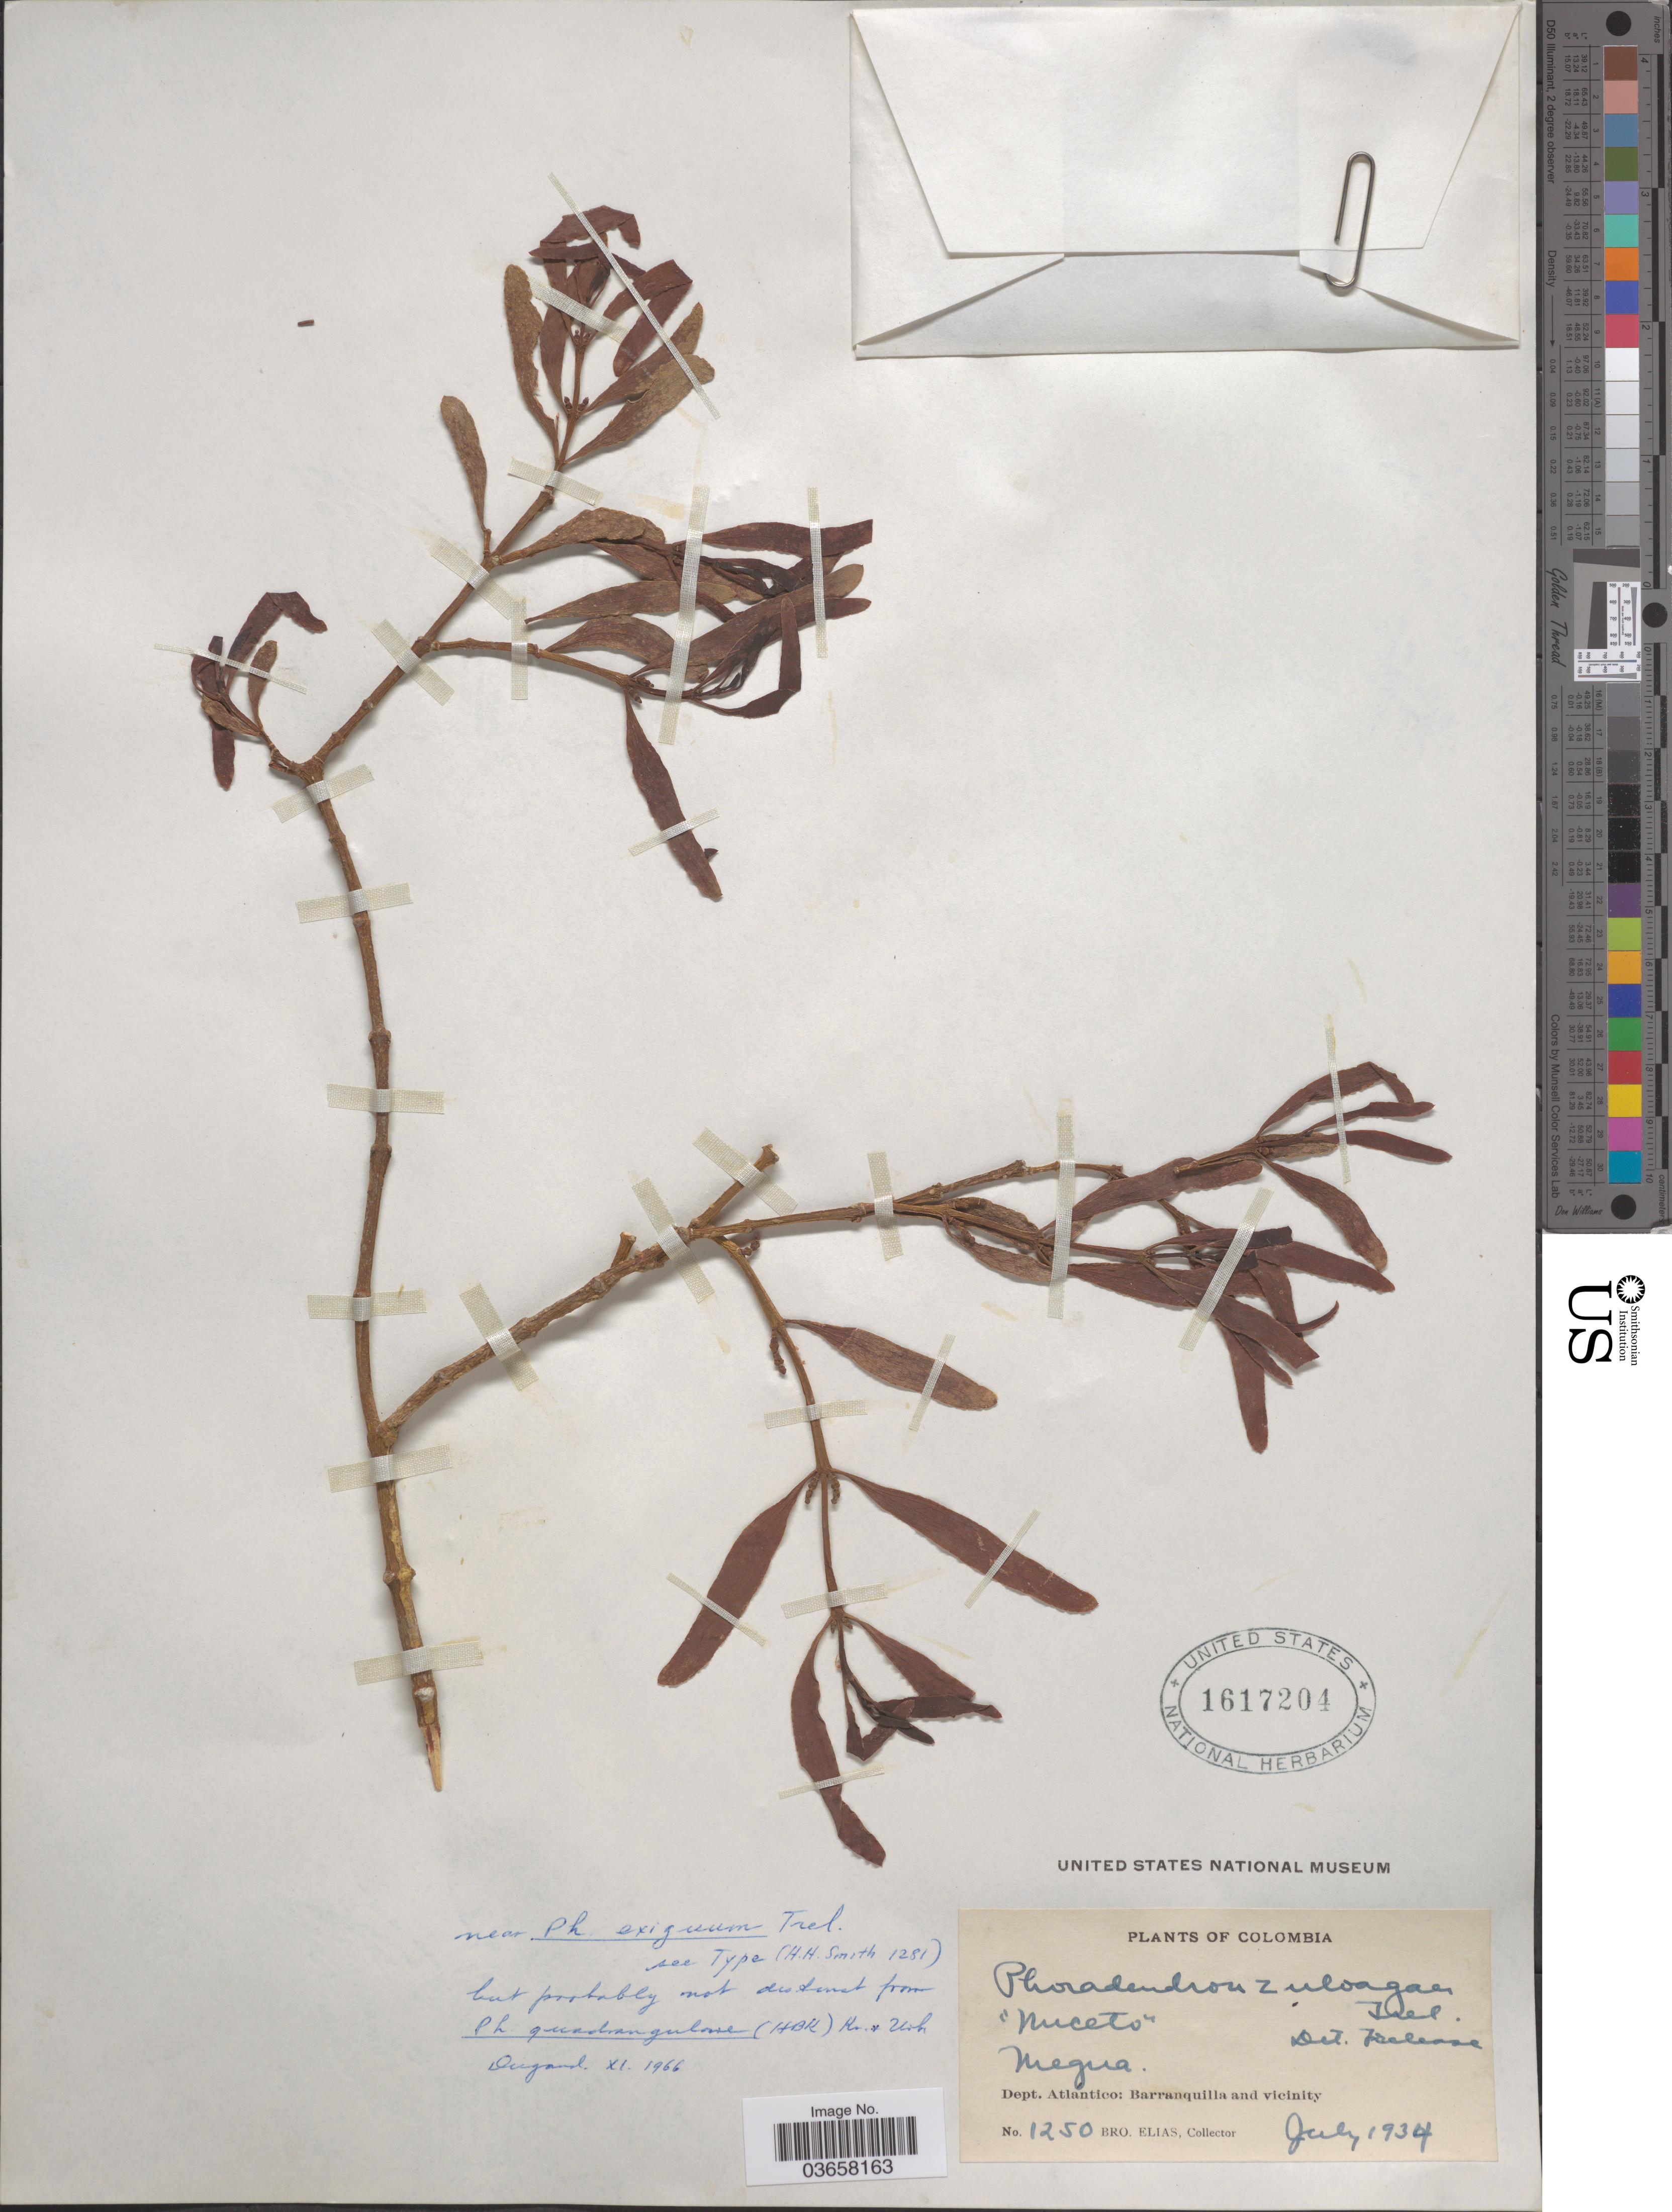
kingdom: Plantae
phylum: Tracheophyta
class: Magnoliopsida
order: Santalales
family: Viscaceae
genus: Phoradendron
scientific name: Phoradendron exiguum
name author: Trel.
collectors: Bro. Elias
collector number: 1250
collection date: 1934-07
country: Colombia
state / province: Atlántico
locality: Dept. Atlántico: Barranquilla and vicinity.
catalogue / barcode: US 1617204